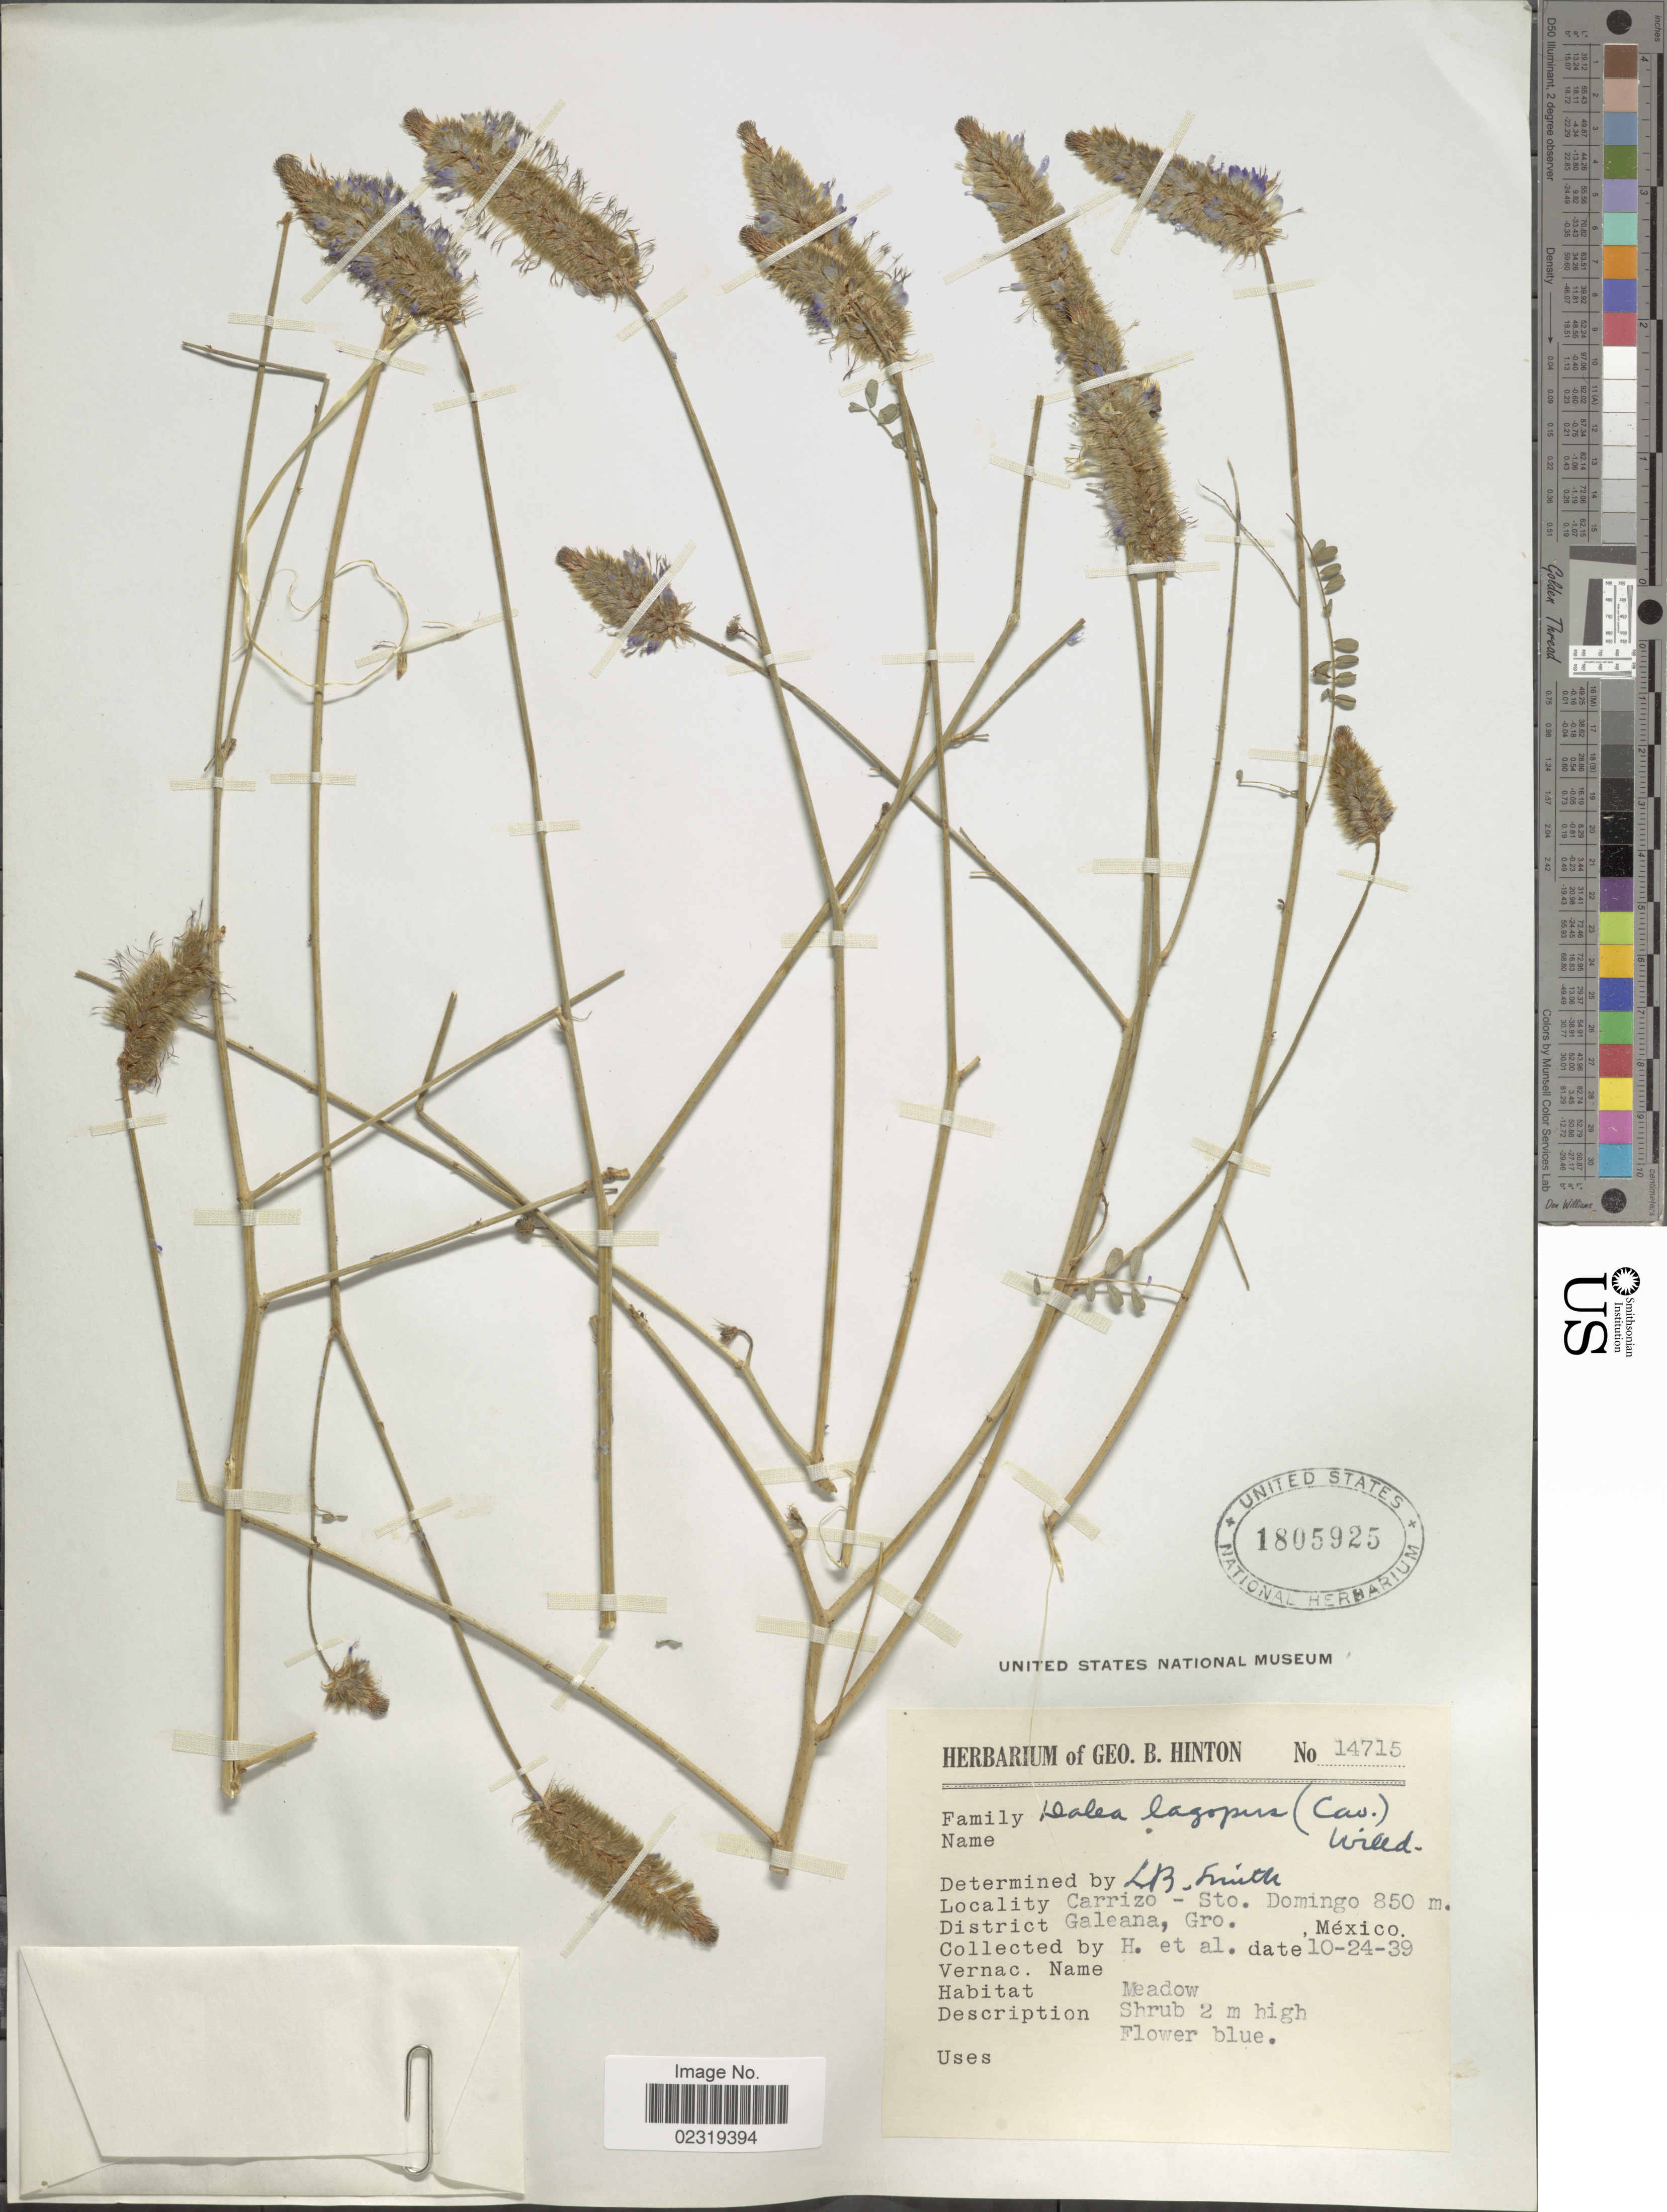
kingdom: Plantae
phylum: Tracheophyta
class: Magnoliopsida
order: Fabales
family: Fabaceae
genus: Dalea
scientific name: Dalea leporina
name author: (Aiton) Bullock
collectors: G. B. Hinton & et al.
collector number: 14715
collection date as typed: Transcribed d/m/y: 24/10/39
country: Mexico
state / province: Guerrero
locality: Carrizo - Sto. Domingo, District Galeana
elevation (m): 850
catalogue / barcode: US 1805925